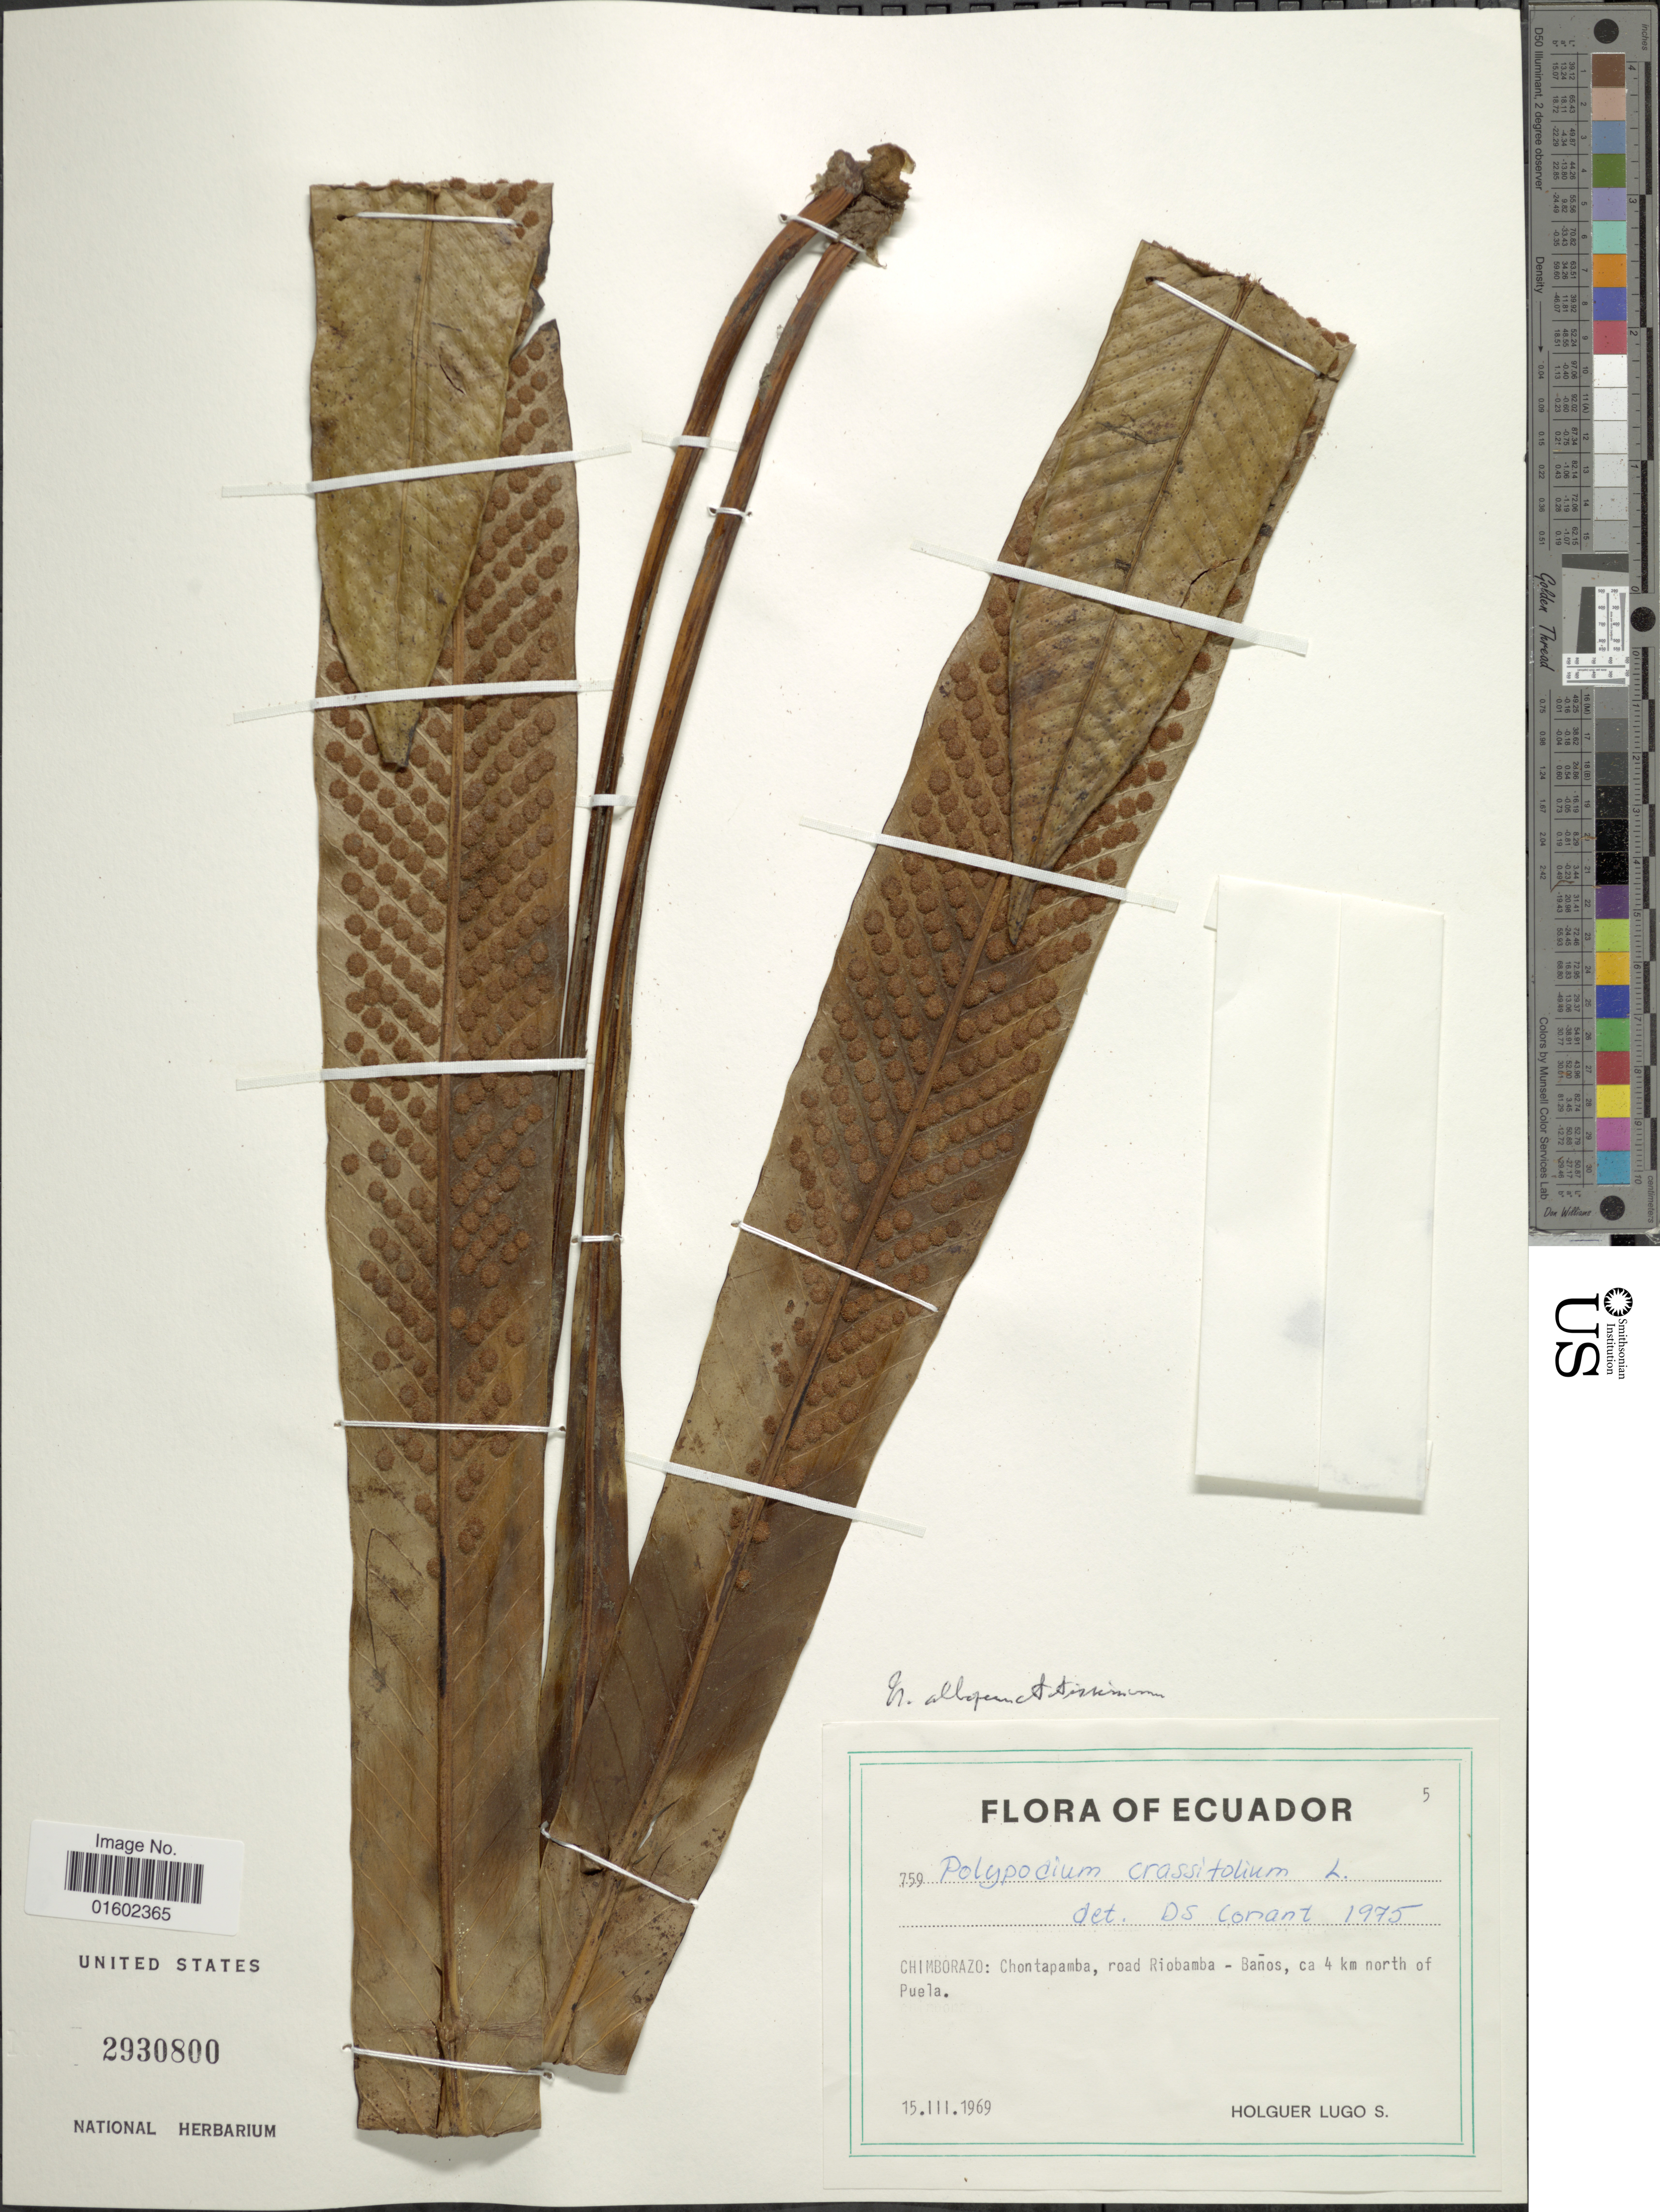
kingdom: Plantae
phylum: Tracheophyta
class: Polypodiopsida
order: Polypodiales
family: Polypodiaceae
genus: Niphidium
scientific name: Niphidium albopunctatissimum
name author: Lellinger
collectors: H. Lugo S.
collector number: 759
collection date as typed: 15 III 1969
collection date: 1969-03-15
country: Ecuador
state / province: Chimborazo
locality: Chimborazo: Chontapamba, road Riobamba-Baños, ca. 4 km north of Puela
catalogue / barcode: US 2930800